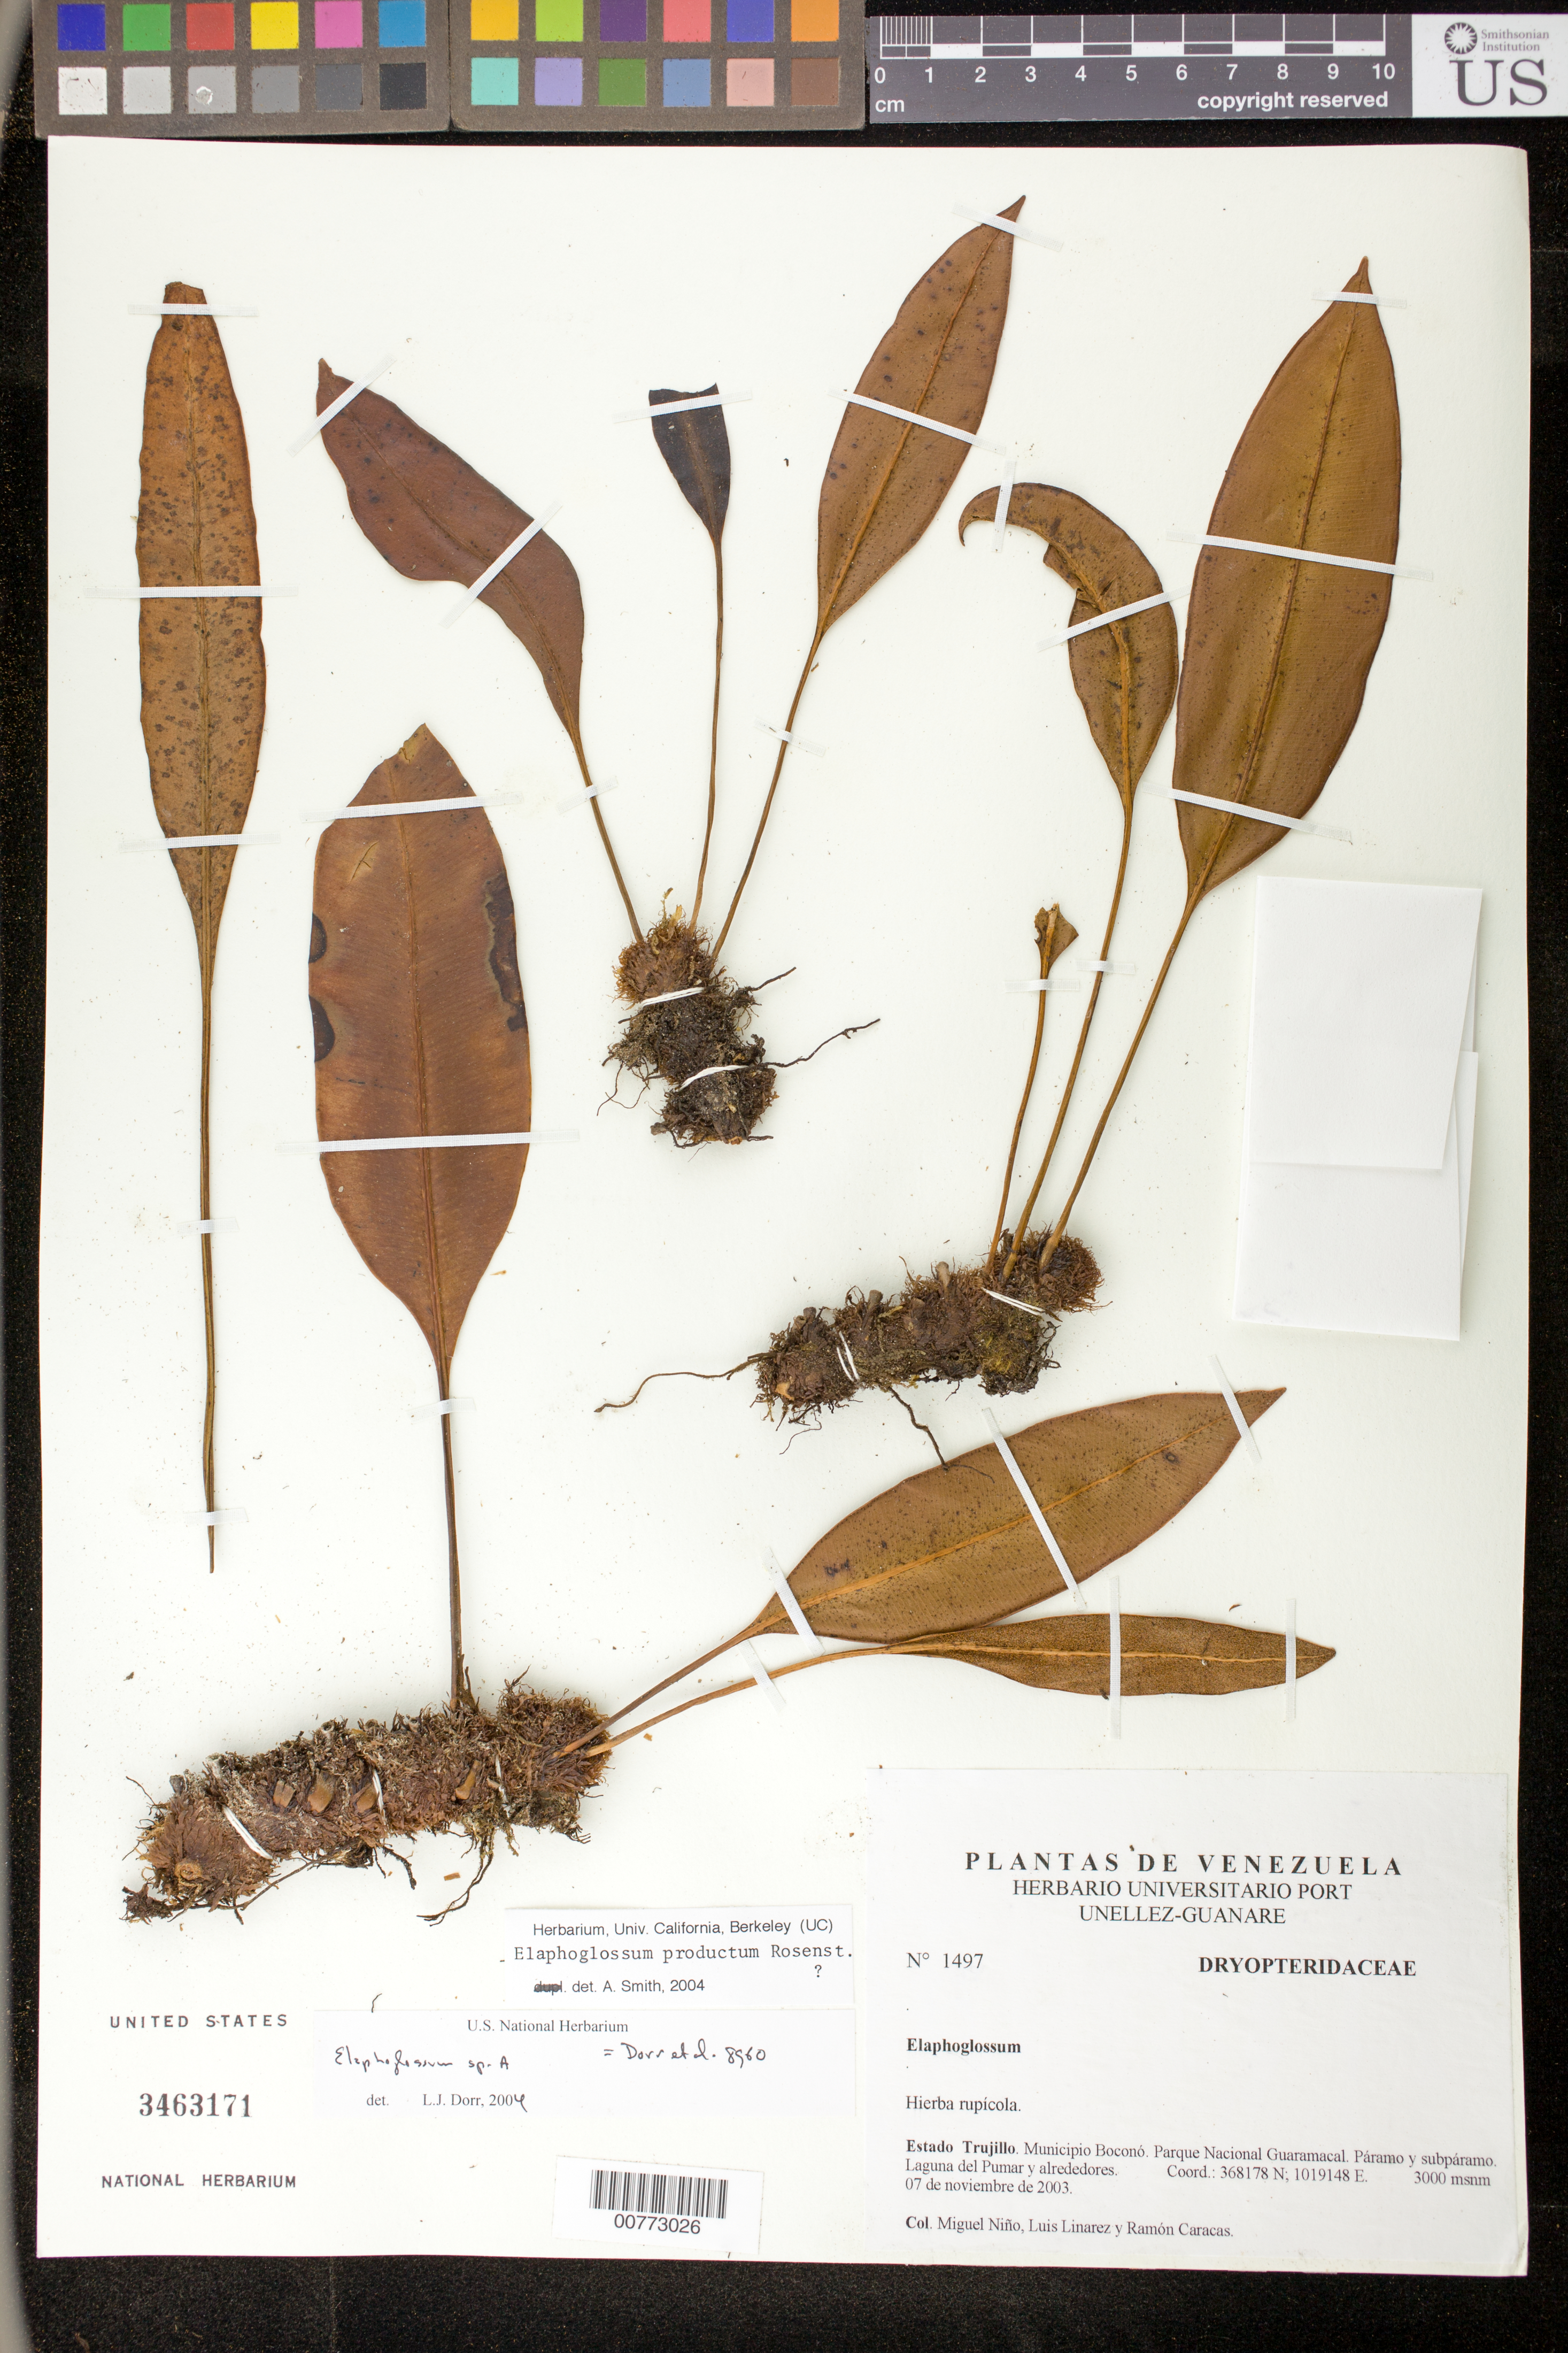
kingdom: Plantae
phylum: Tracheophyta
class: Polypodiopsida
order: Polypodiales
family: Dryopteridaceae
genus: Elaphoglossum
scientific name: Elaphoglossum productum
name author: Rosenst.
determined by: Smith, Alan R., (UC)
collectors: S. M. Niño, L. Linárez & R. Caracas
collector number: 1497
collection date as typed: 07 Nov 2003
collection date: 2003-11-07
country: Venezuela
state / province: Trujillo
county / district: Boconó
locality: Parque Nacional Guaramacal. Laguna del Pumar y alrededores.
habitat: Páramo y subpáramo.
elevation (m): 3000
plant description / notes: PORT, US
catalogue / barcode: US 3463171